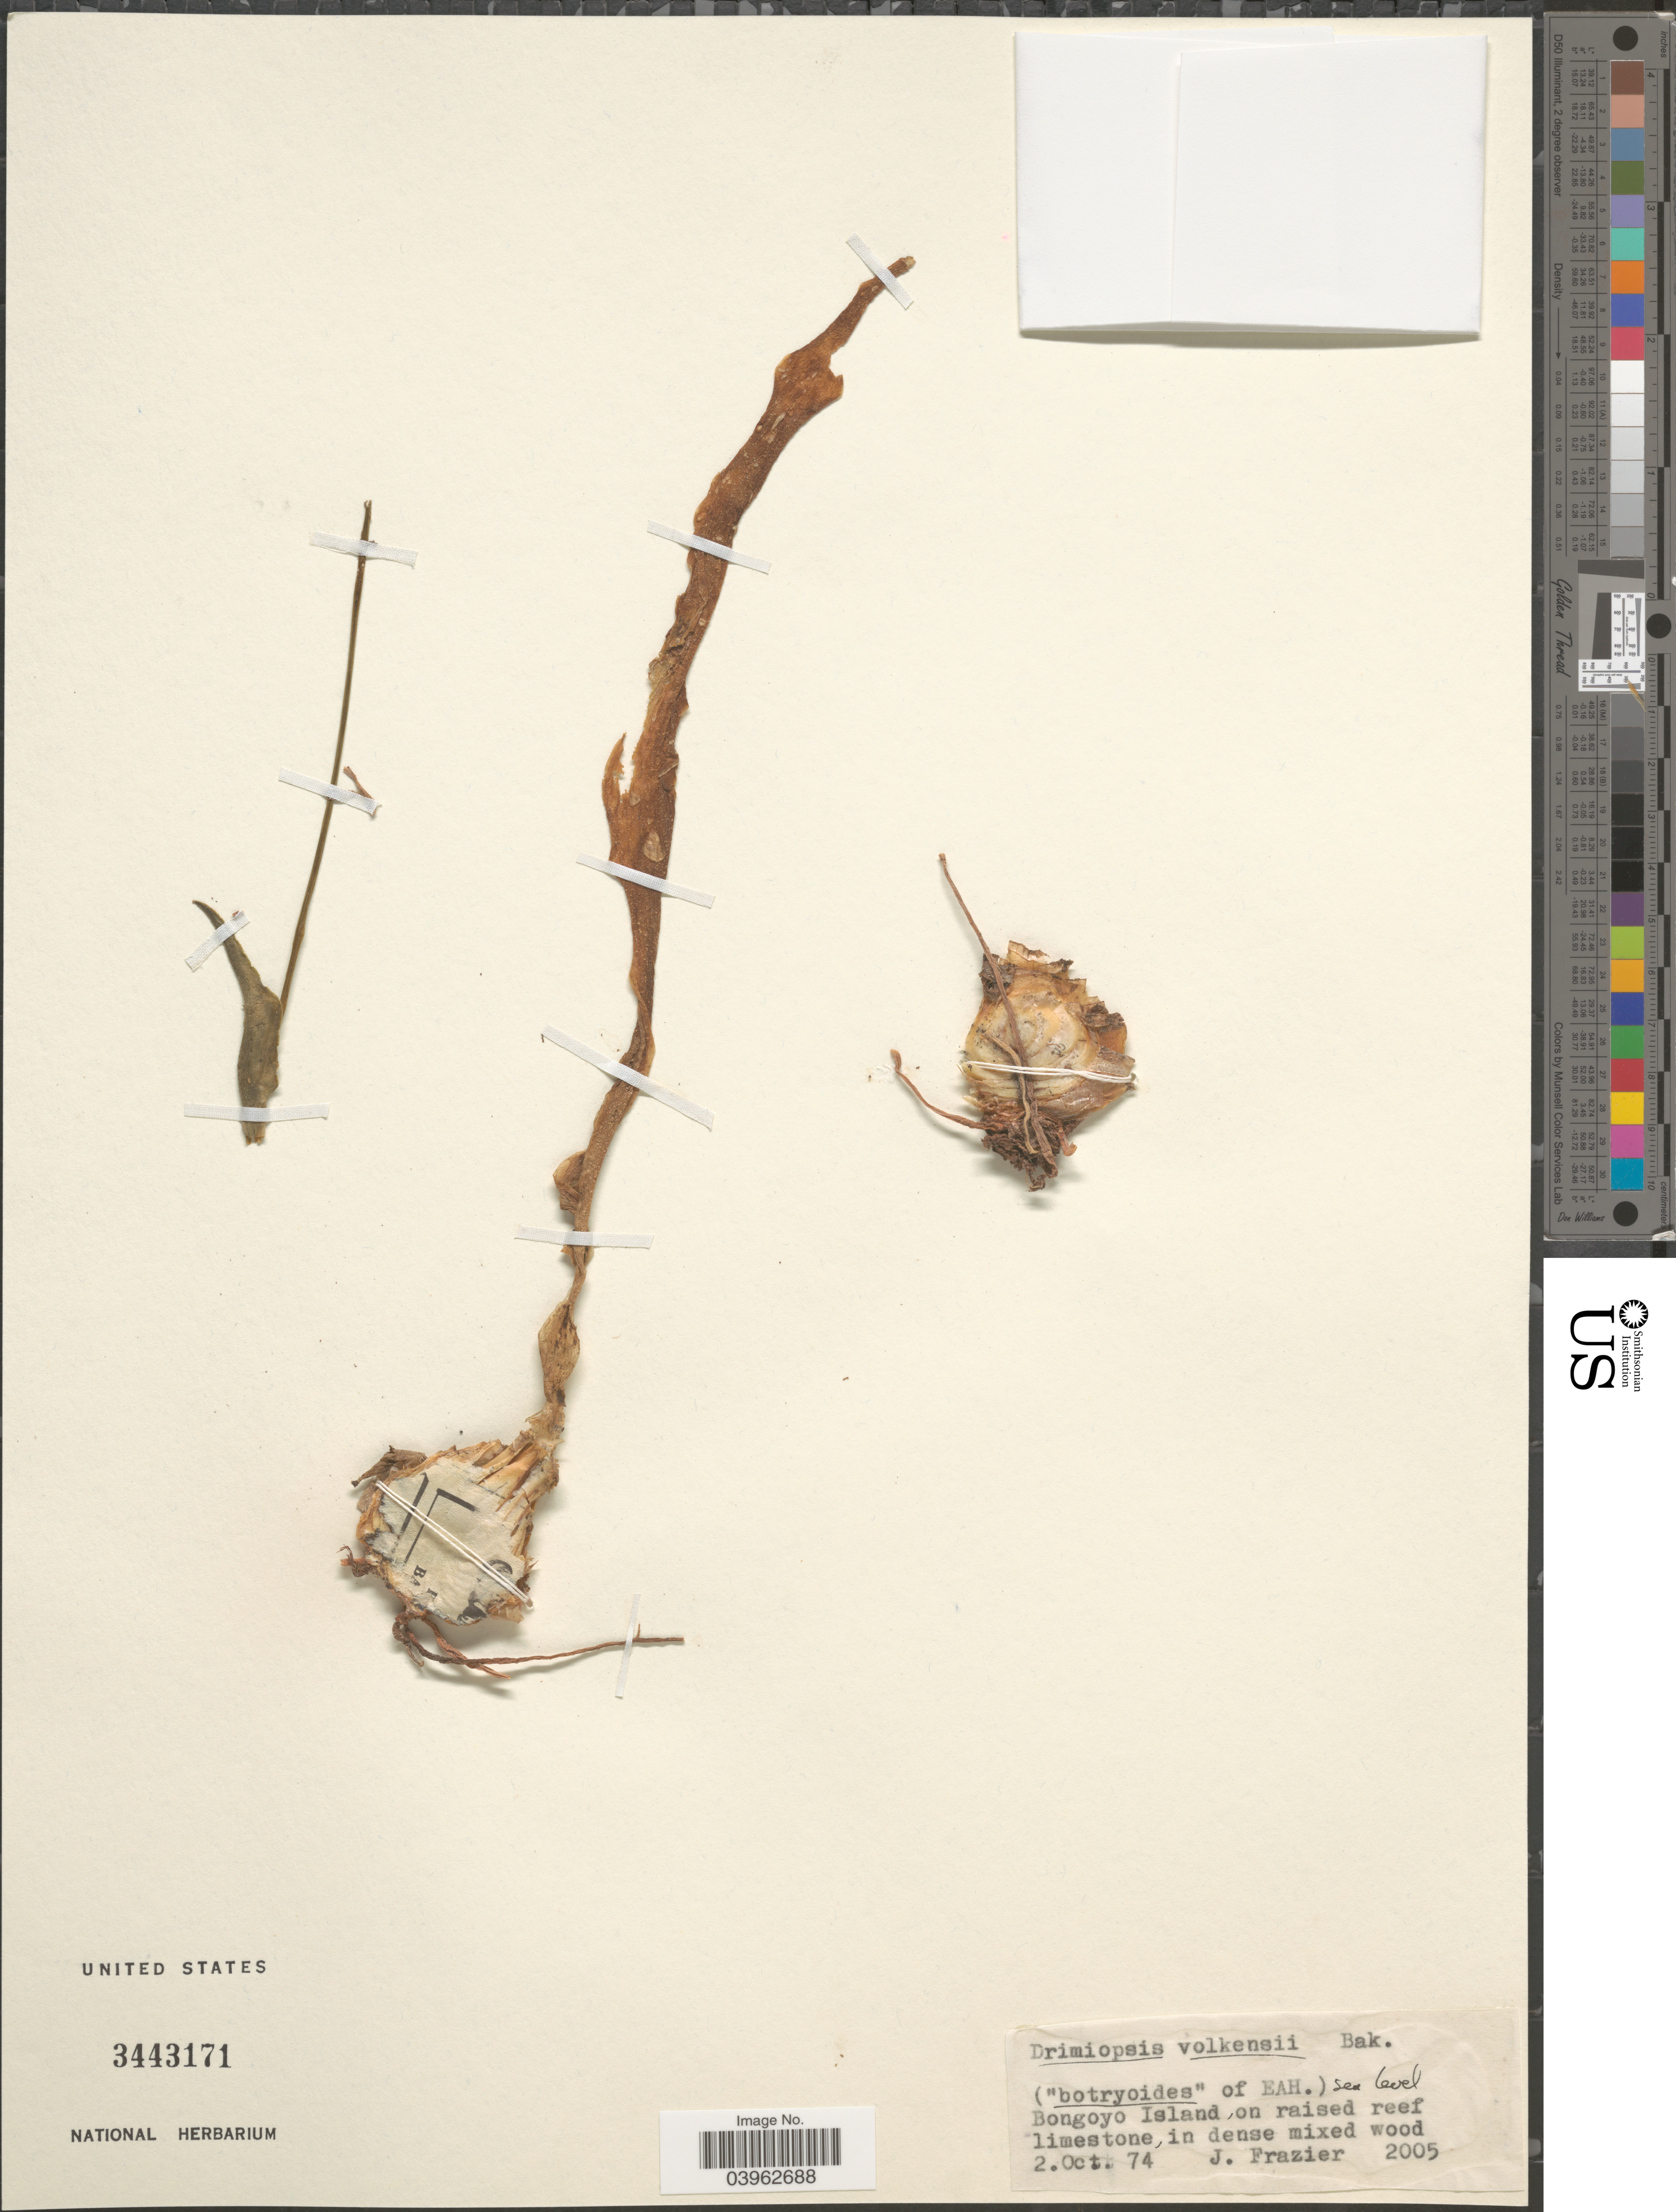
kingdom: Plantae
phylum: Tracheophyta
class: Liliopsida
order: Asparagales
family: Asparagaceae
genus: Drimiopsis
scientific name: Drimiopsis volkensii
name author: (Engl.) Baker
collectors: J. Frazier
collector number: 2005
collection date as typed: Transcribed d/m/y: 2/10/74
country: Tanzania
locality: Bongoyo Island on raised reef limestone in dense mixed wood.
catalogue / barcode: US 3443171